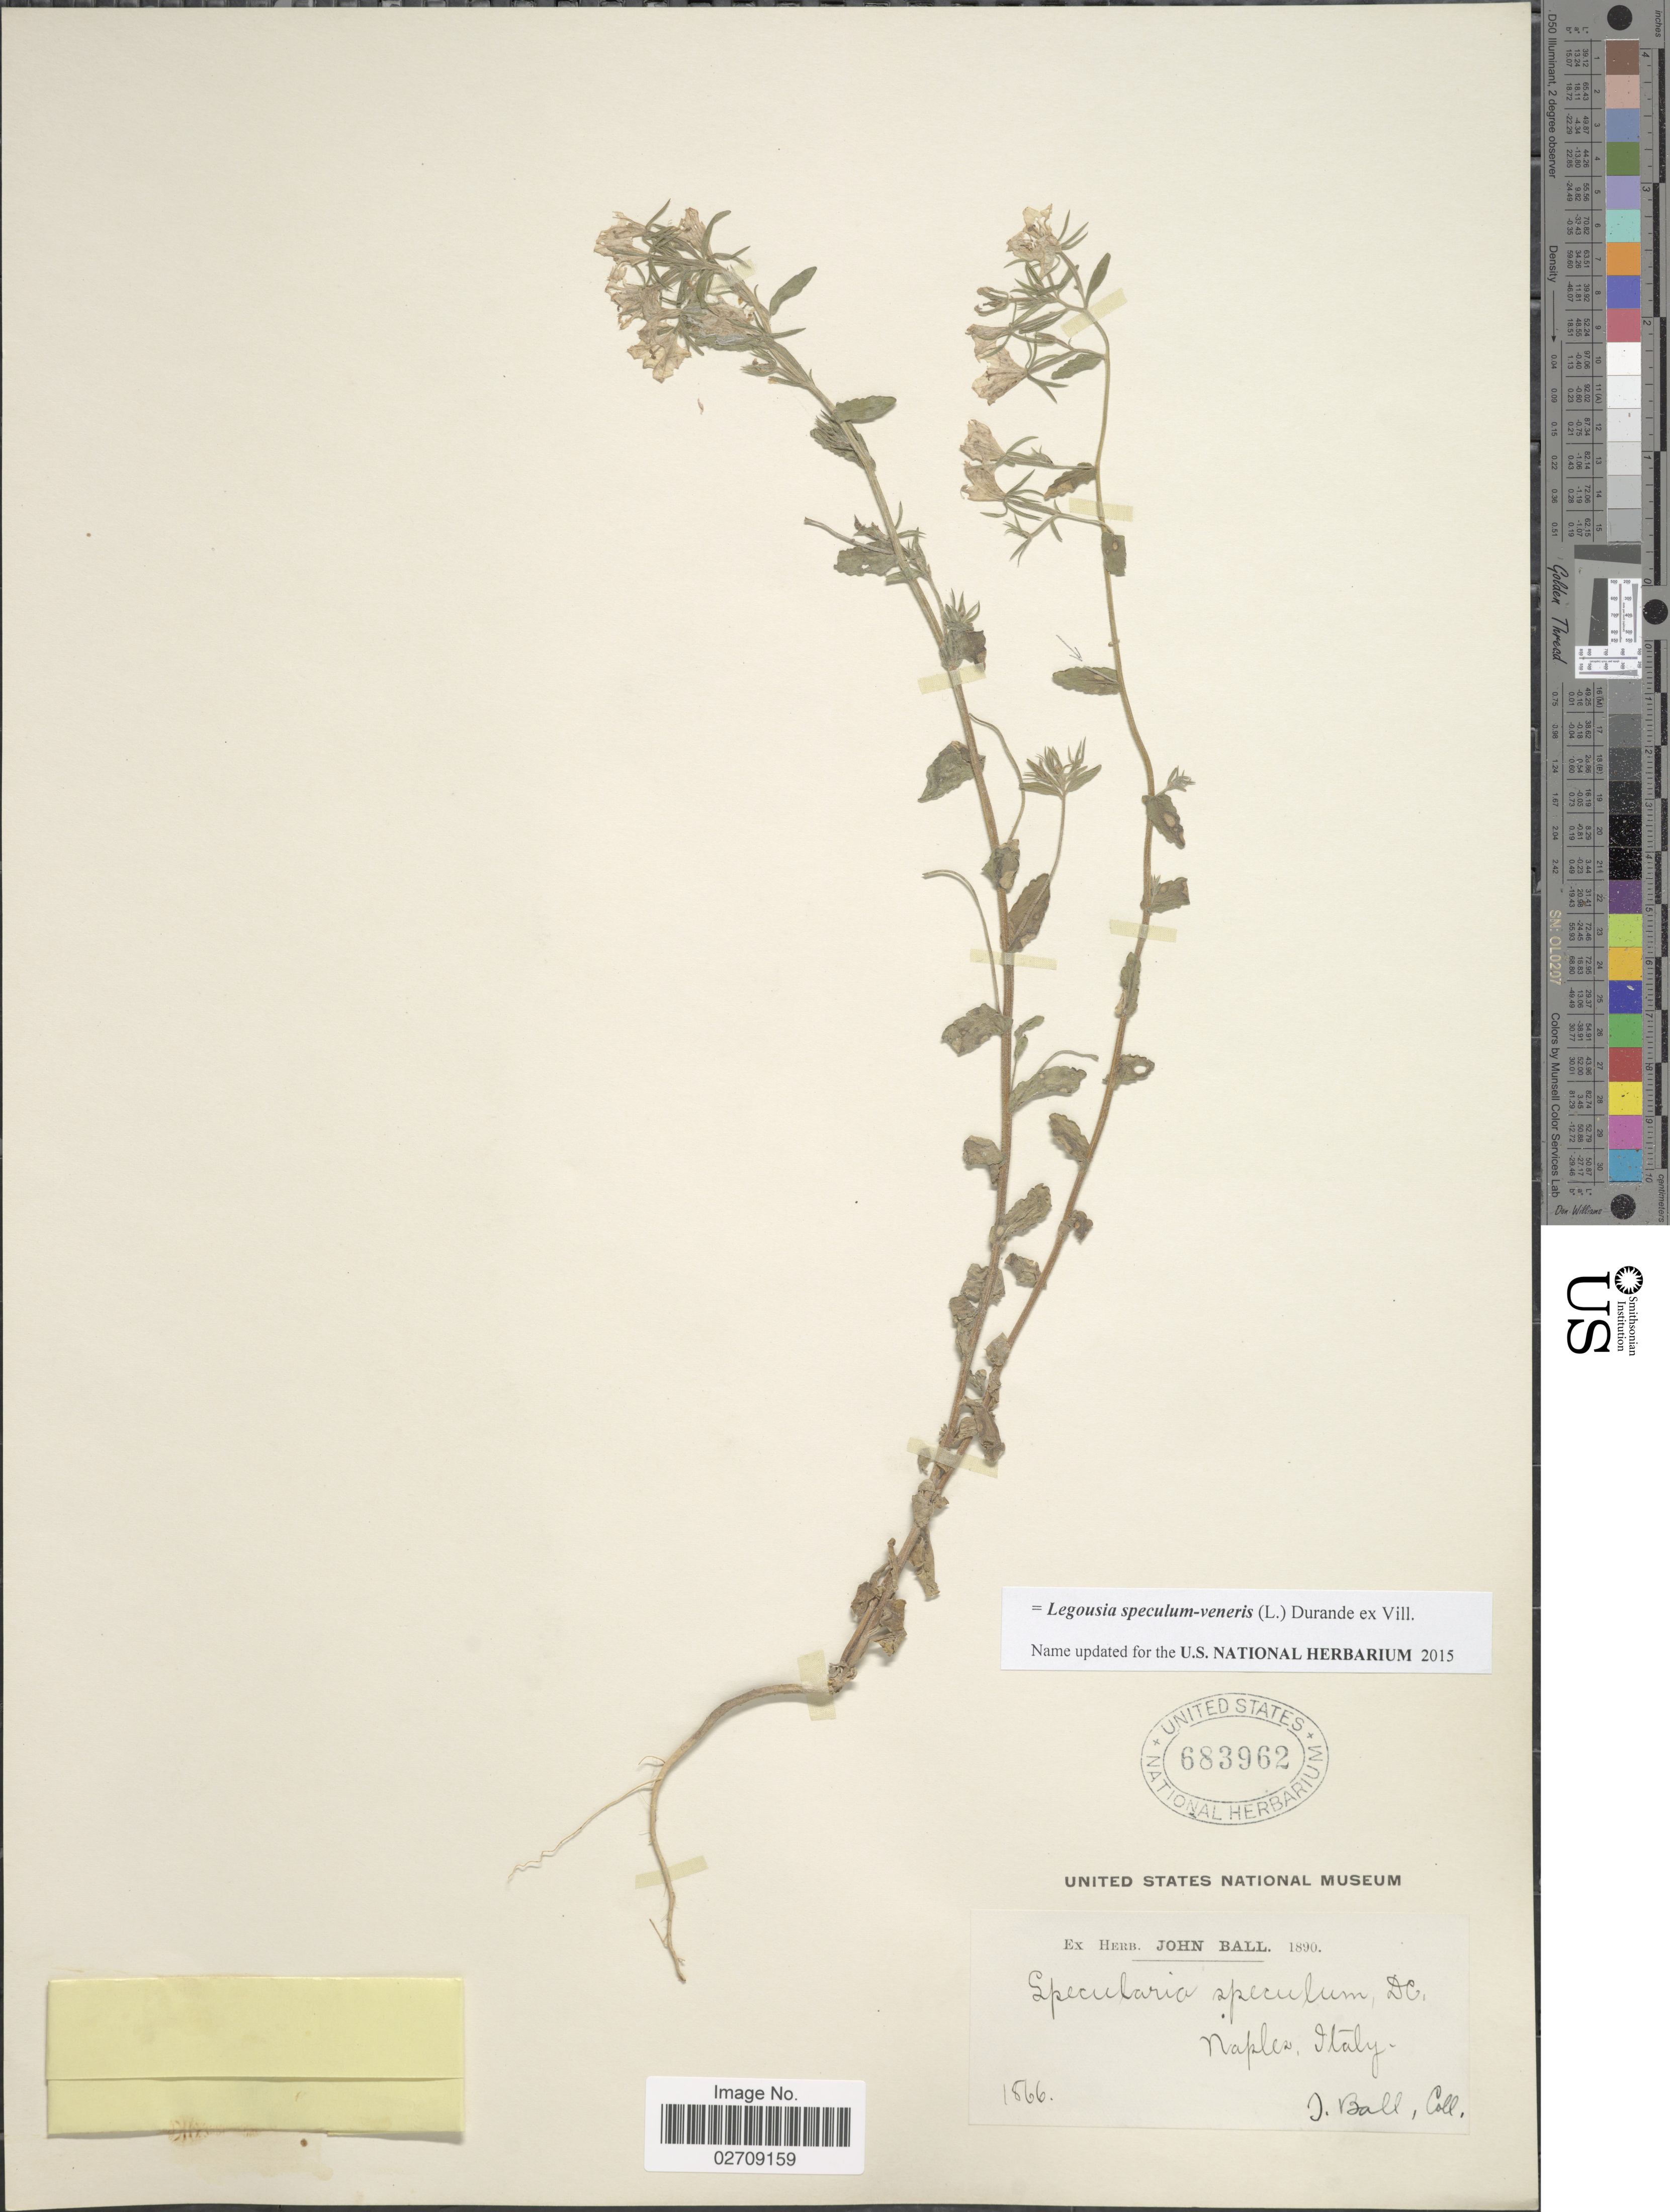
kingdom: Plantae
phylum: Tracheophyta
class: Magnoliopsida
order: Asterales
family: Campanulaceae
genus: Legousia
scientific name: Legousia speculum-veneris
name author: (L.) Chaix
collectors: J. Ball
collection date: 1866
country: Italy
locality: Naples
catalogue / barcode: US 683962